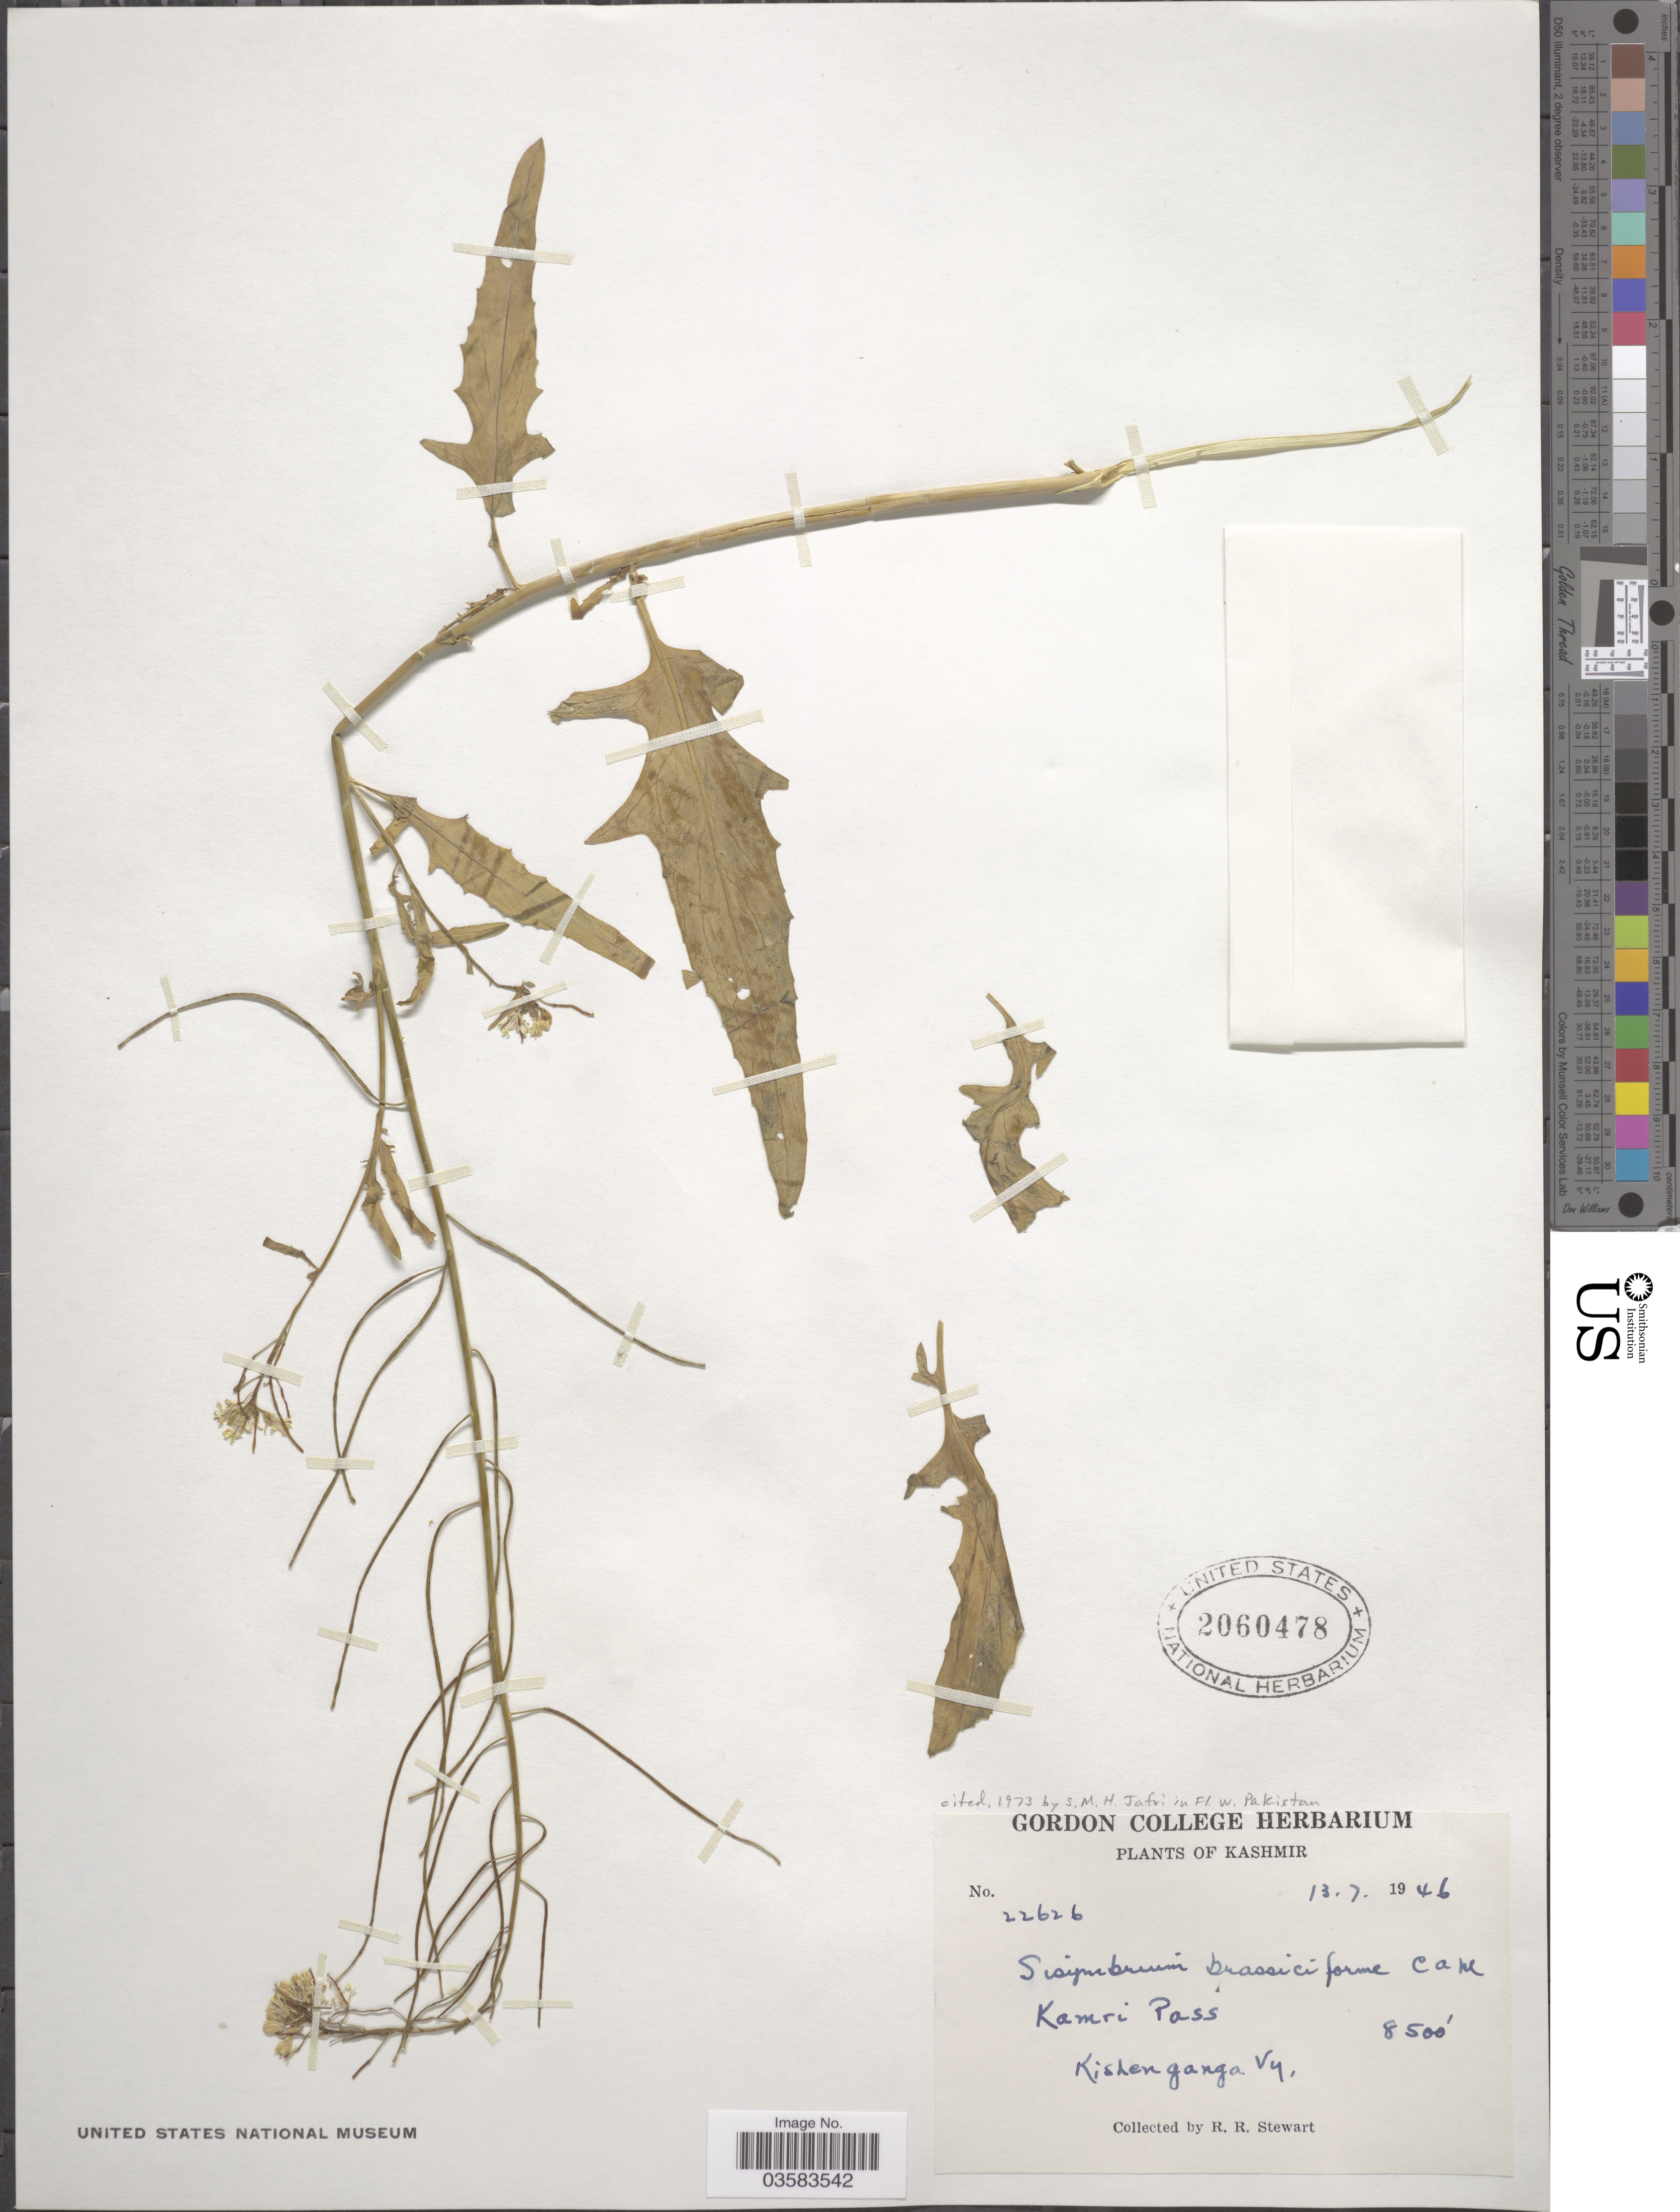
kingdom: Plantae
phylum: Tracheophyta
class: Magnoliopsida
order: Brassicales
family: Brassicaceae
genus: Sisymbrium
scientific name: Sisymbrium brassiciforme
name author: C.A. Mey.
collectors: R. Stewart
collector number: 22626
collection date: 1946-07-13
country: India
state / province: Jammu and Kashmir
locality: Kashmir. Kamri Pass. Kishenganga Vy.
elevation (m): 2591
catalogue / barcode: US 2060478